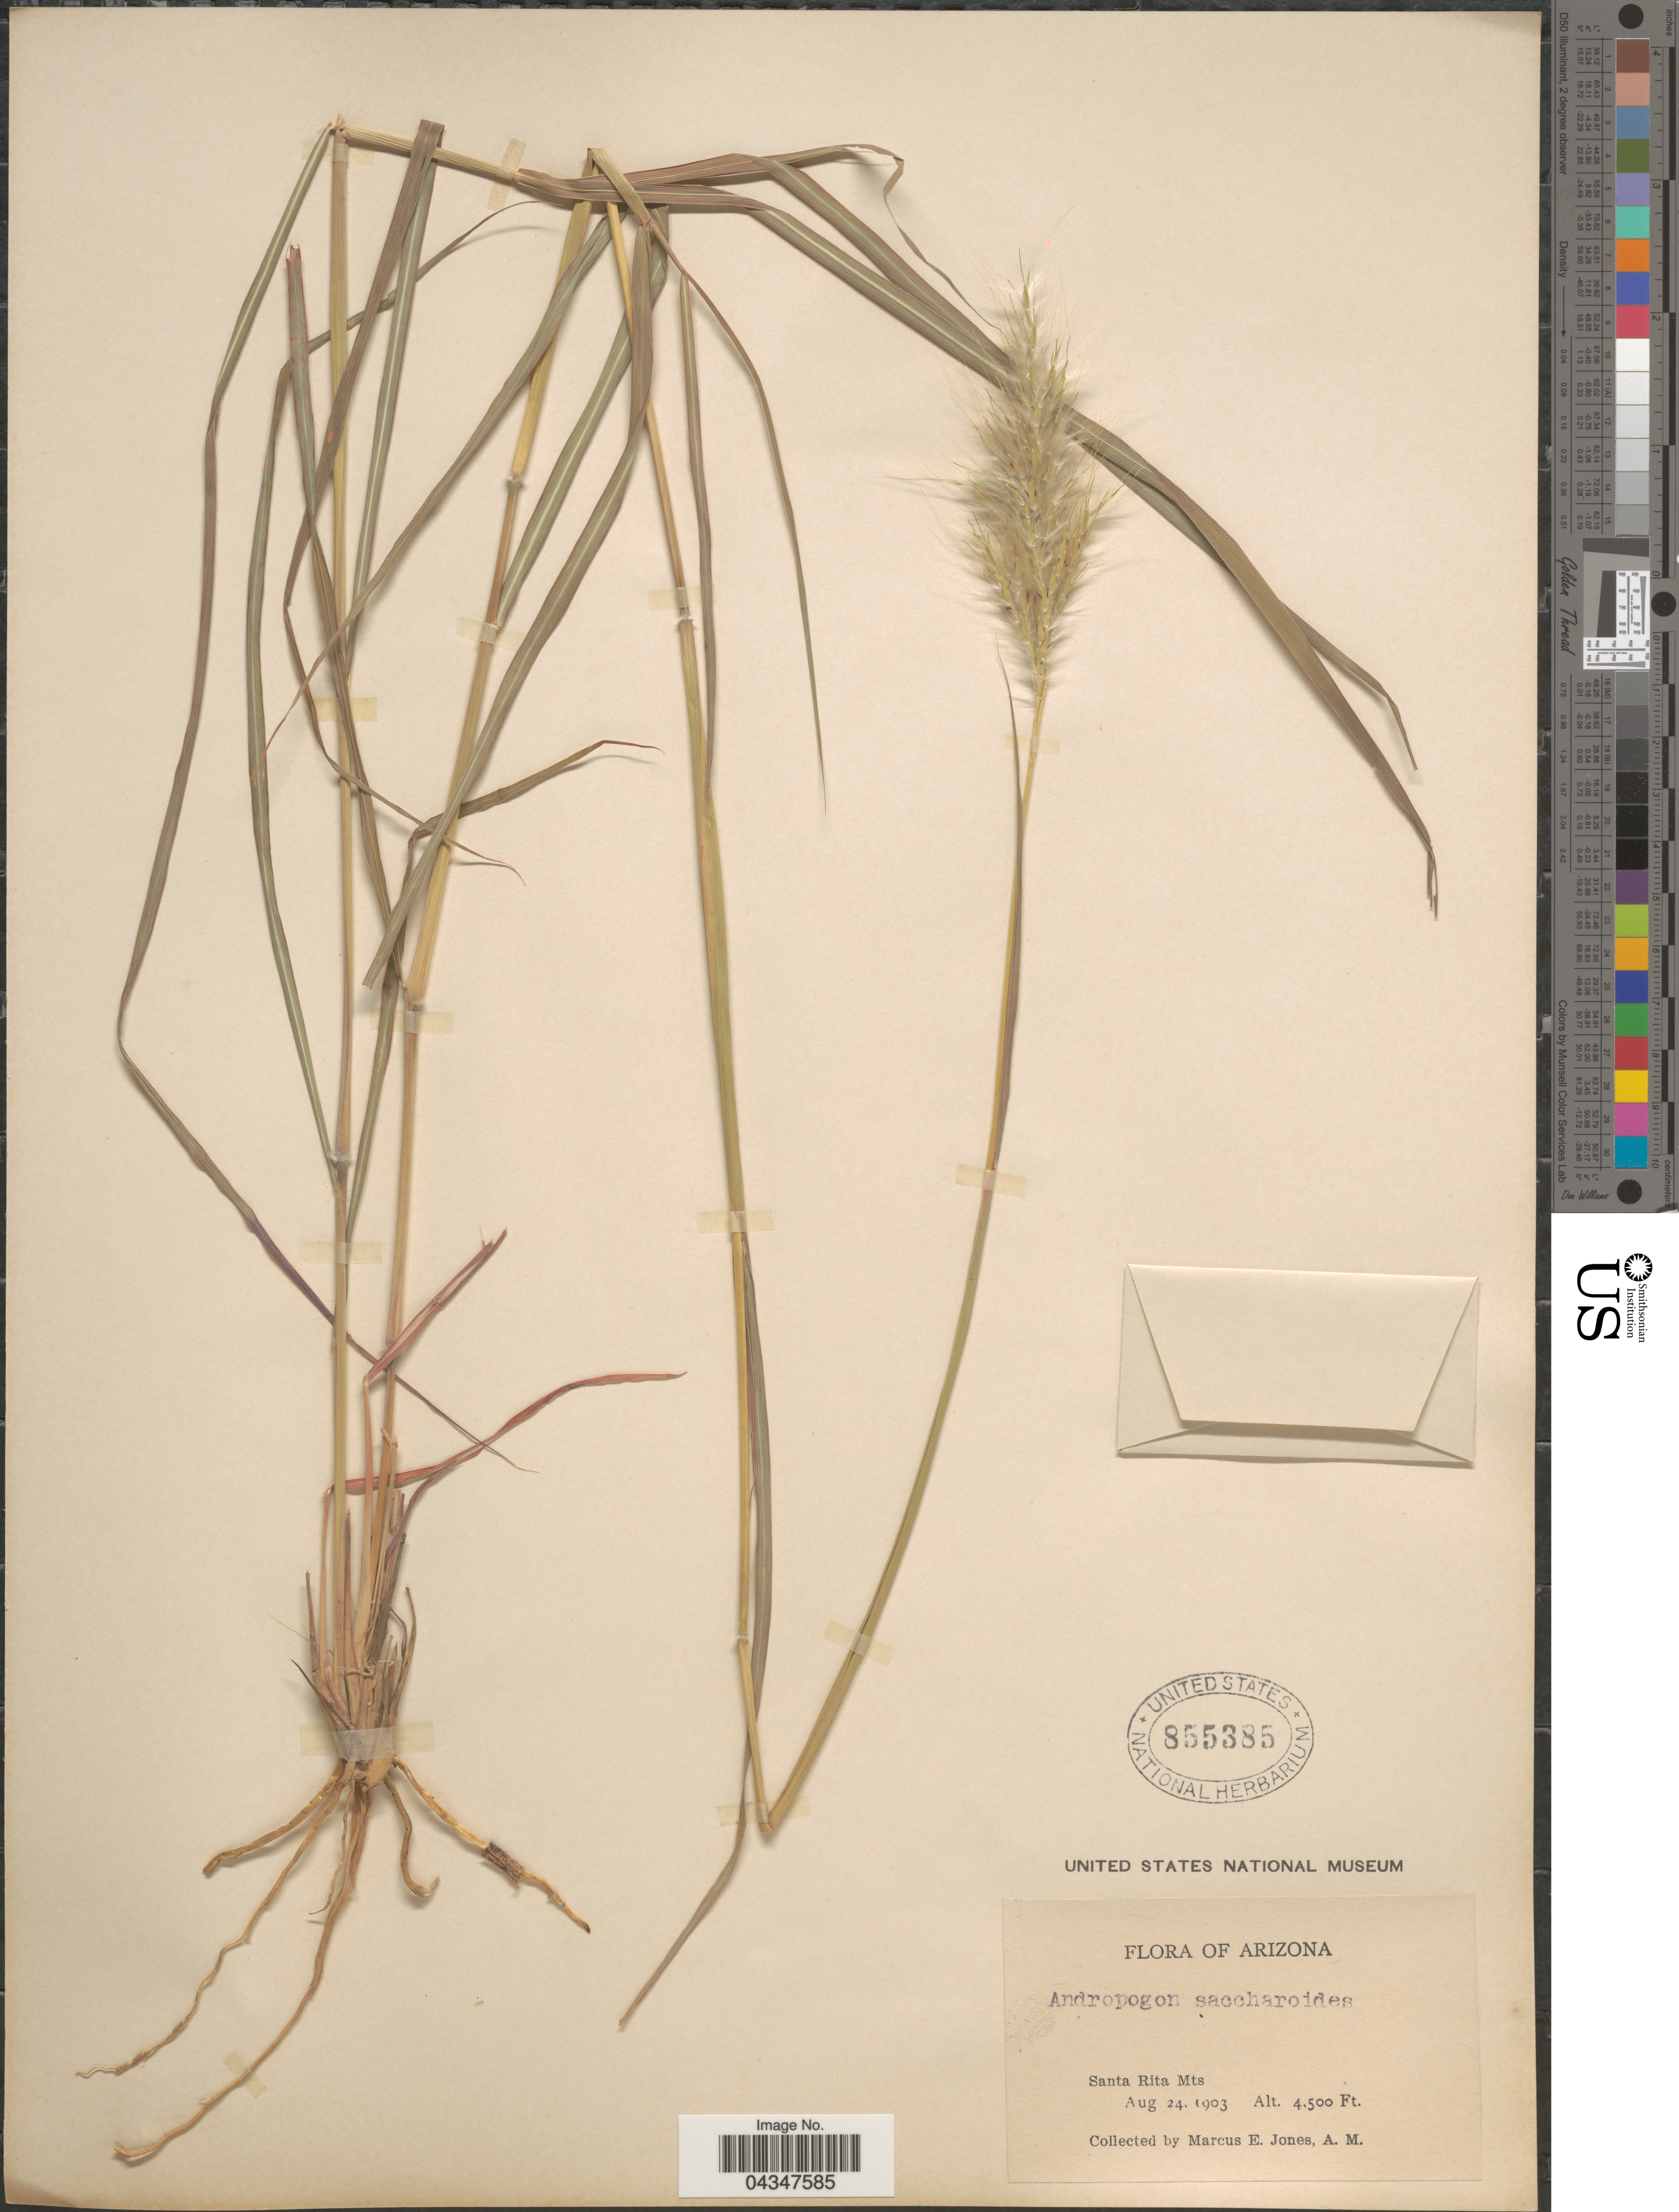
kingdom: Plantae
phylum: Tracheophyta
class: Liliopsida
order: Poales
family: Poaceae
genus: Bothriochloa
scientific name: Bothriochloa barbinodis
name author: (Lag.) Herter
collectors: M. E. Jones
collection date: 1903-08-24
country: United States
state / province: Arizona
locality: Santa Rita Mts.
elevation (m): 1372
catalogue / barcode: US 855385